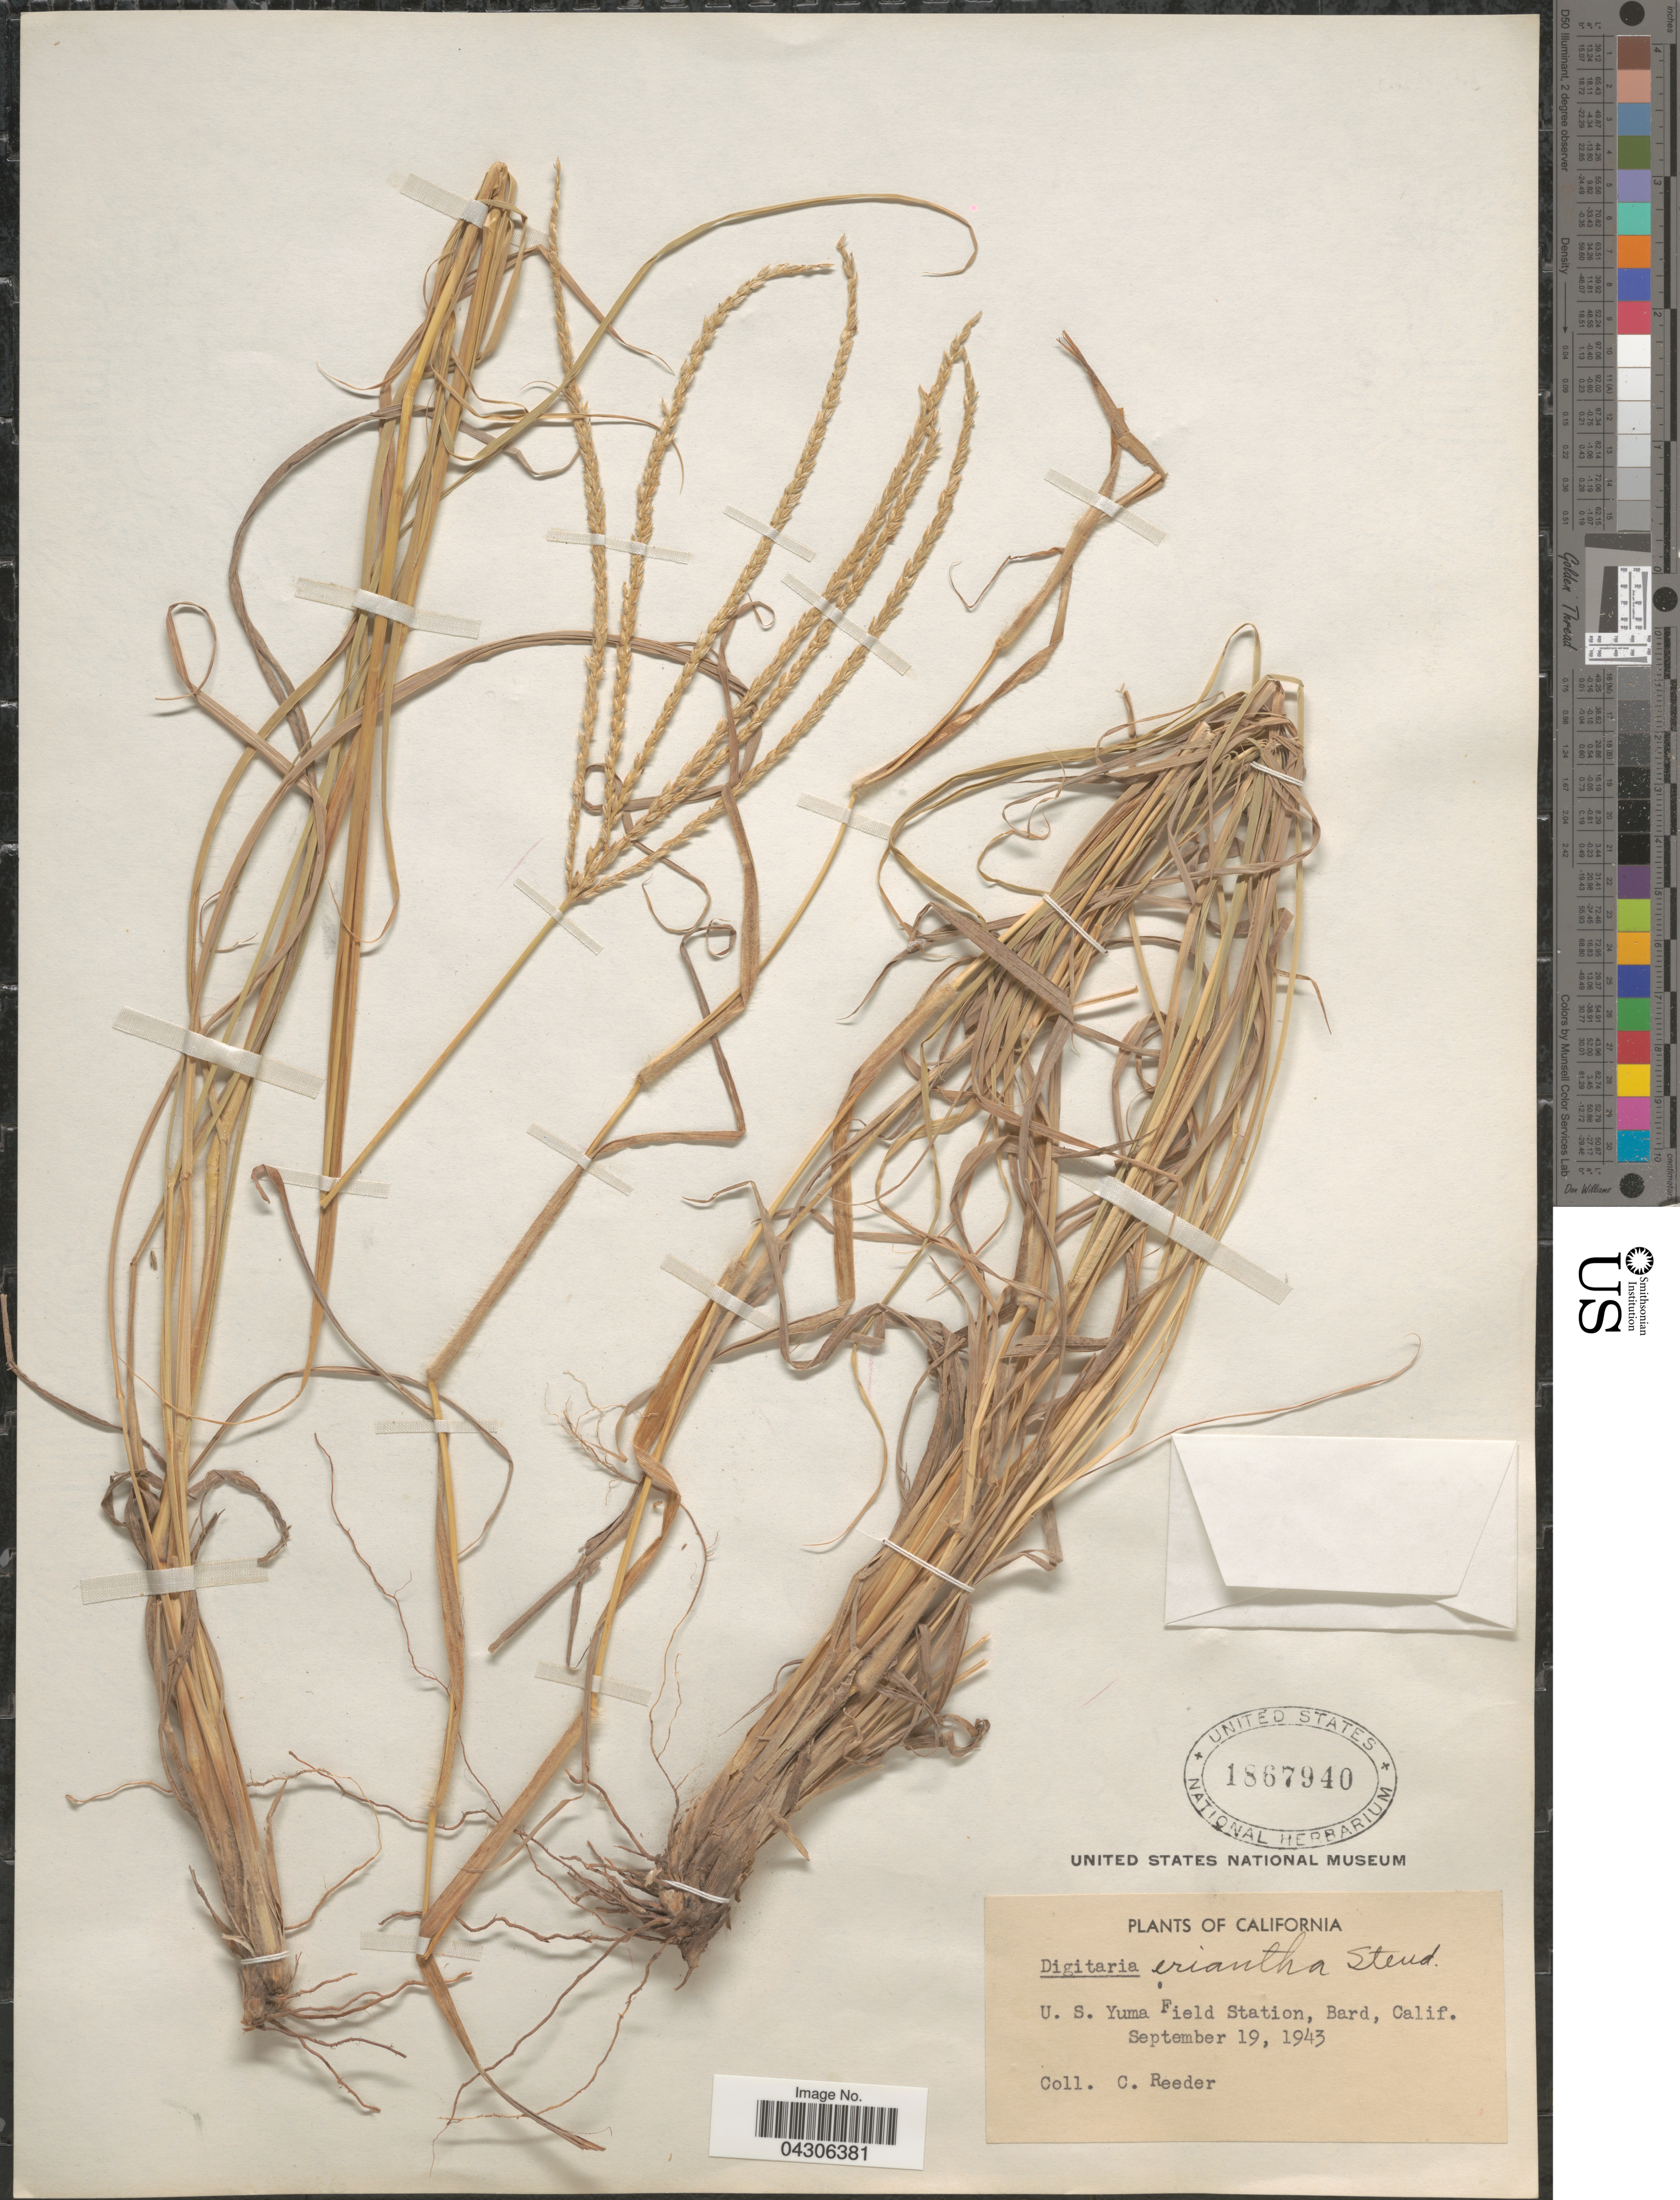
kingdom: Plantae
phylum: Tracheophyta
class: Liliopsida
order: Poales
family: Poaceae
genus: Digitaria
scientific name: Digitaria eriantha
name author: Steud.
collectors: C. Reeder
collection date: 1943-09-19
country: United States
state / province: California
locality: U. S. Yuma Field Station, Bard.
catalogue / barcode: US 1867940